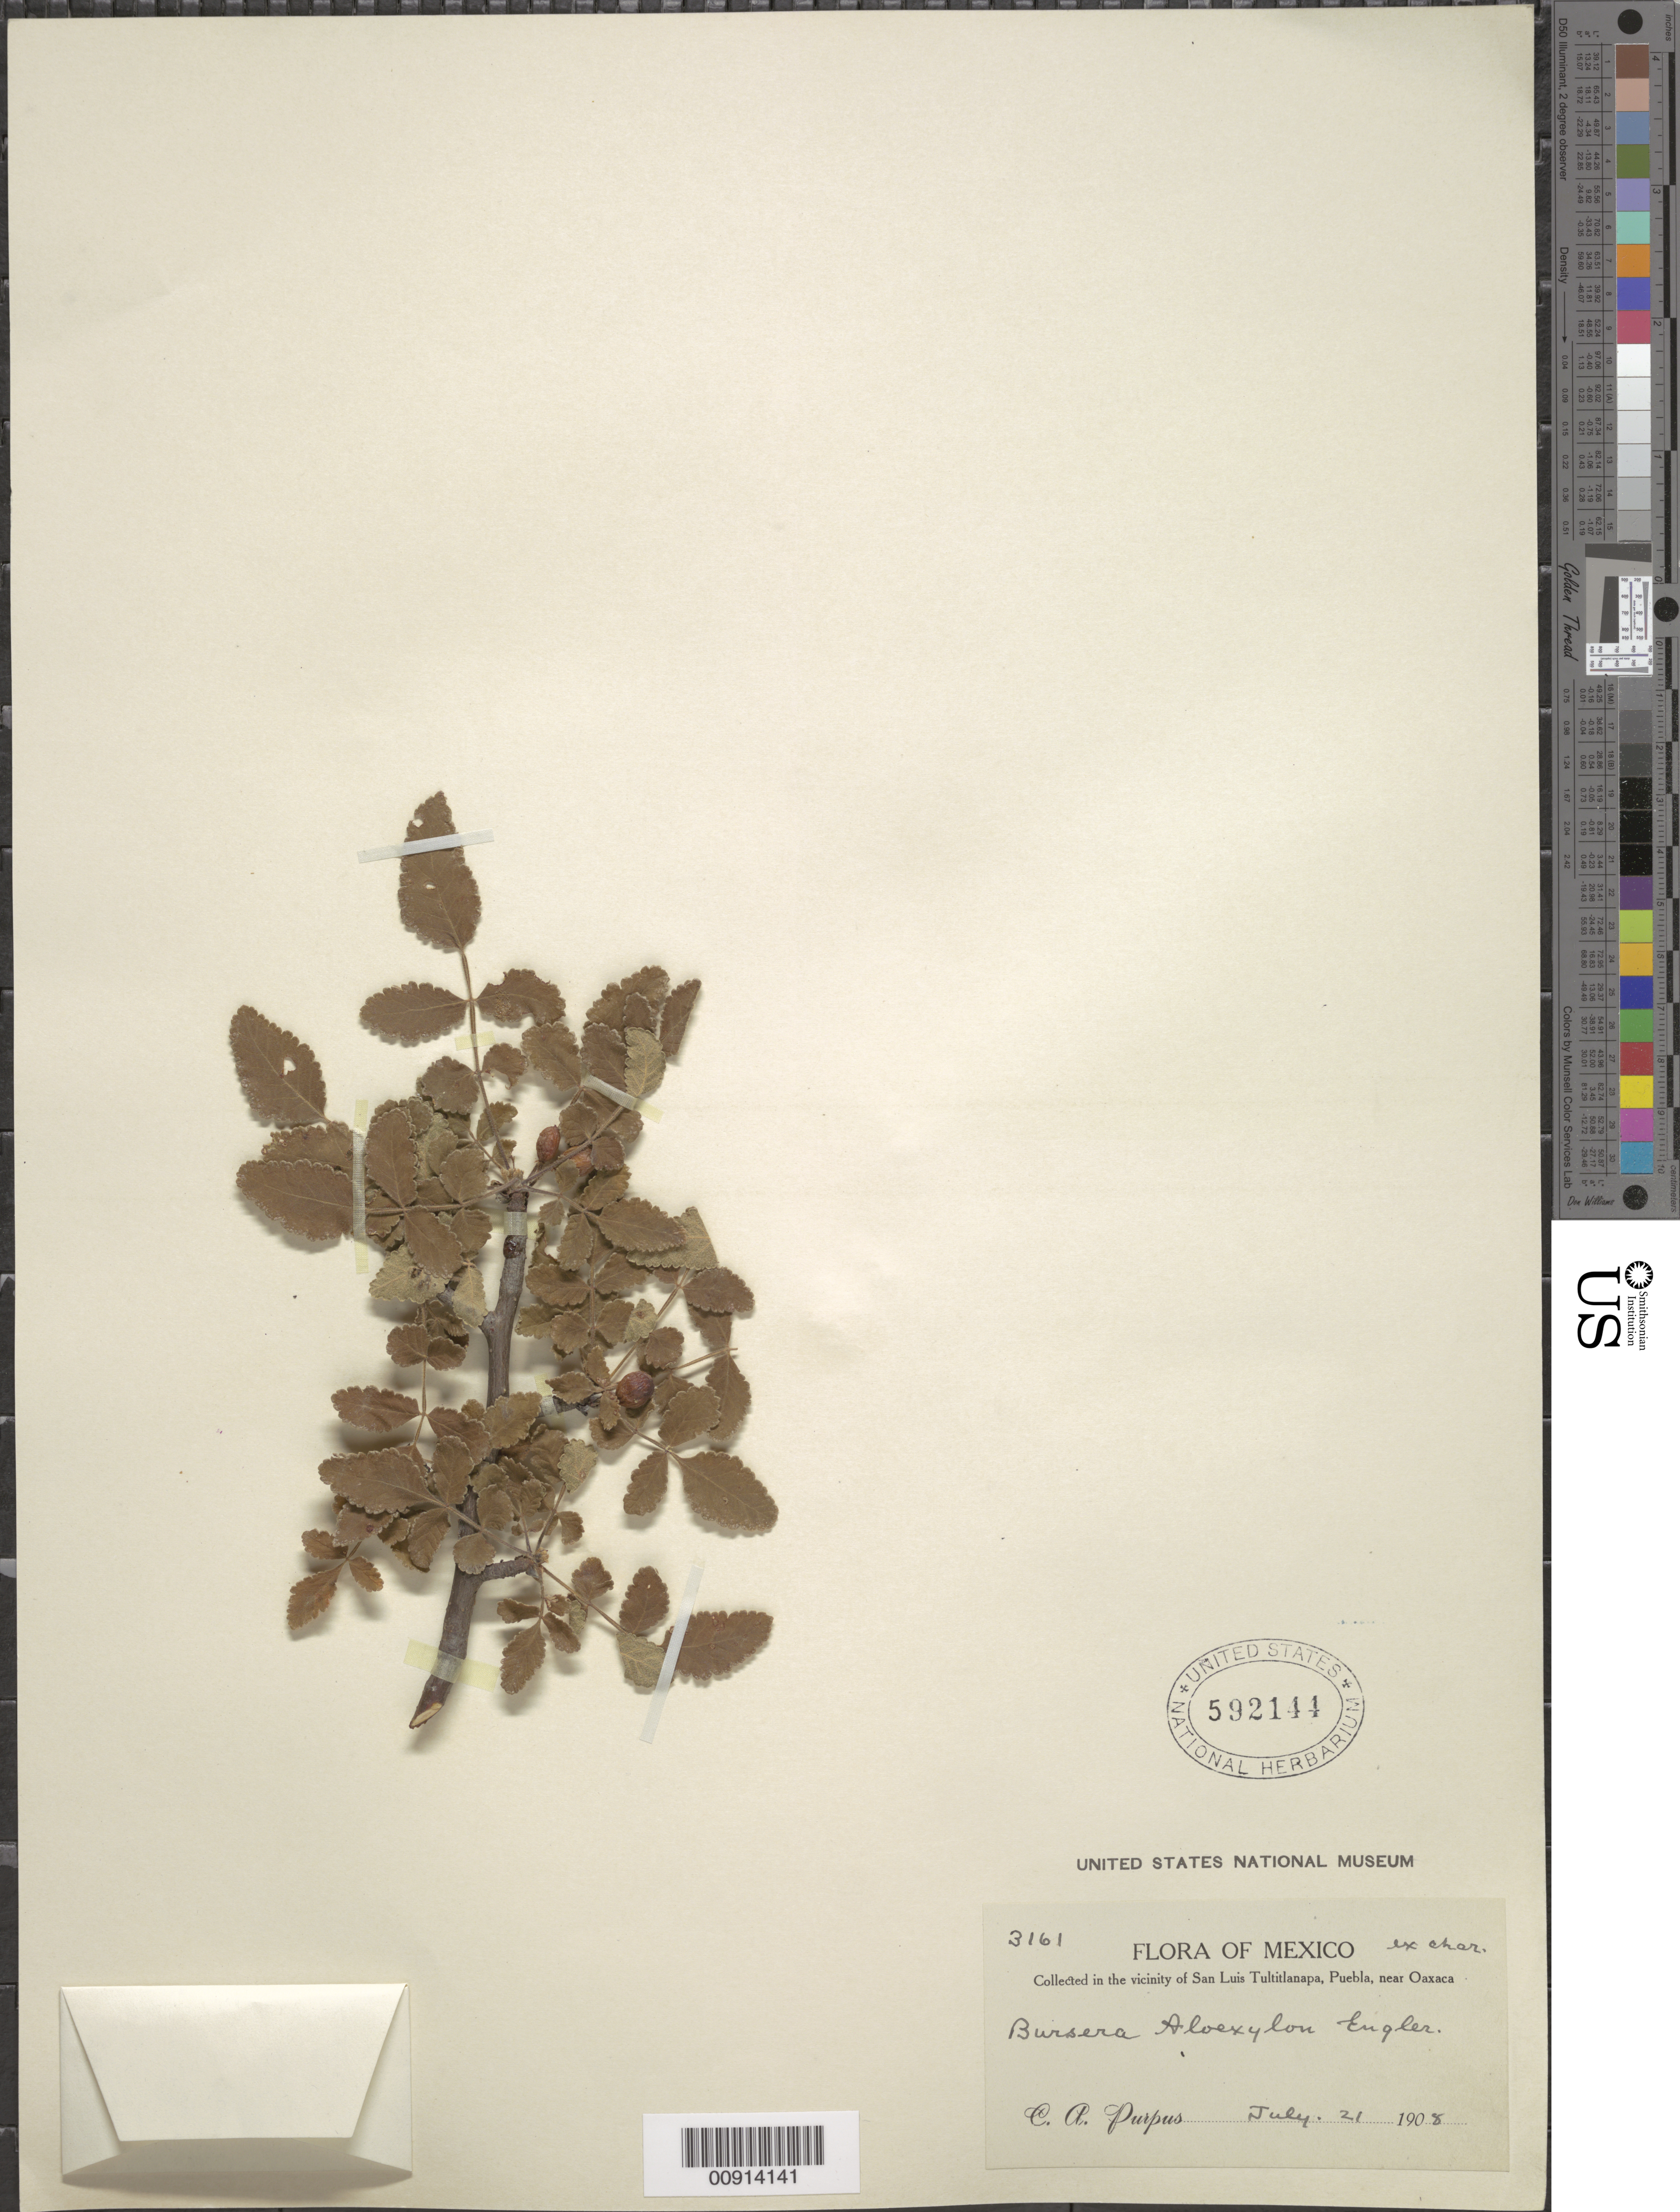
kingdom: Plantae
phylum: Tracheophyta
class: Magnoliopsida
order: Sapindales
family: Burseraceae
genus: Bursera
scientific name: Bursera sp.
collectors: C. A. Purpus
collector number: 3161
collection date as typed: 21 Jul 1908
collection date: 1908-07-21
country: Mexico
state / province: Puebla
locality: Vicinity of San Luis Tultitlanapa, Puebla, near Oaxaca.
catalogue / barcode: US 592144